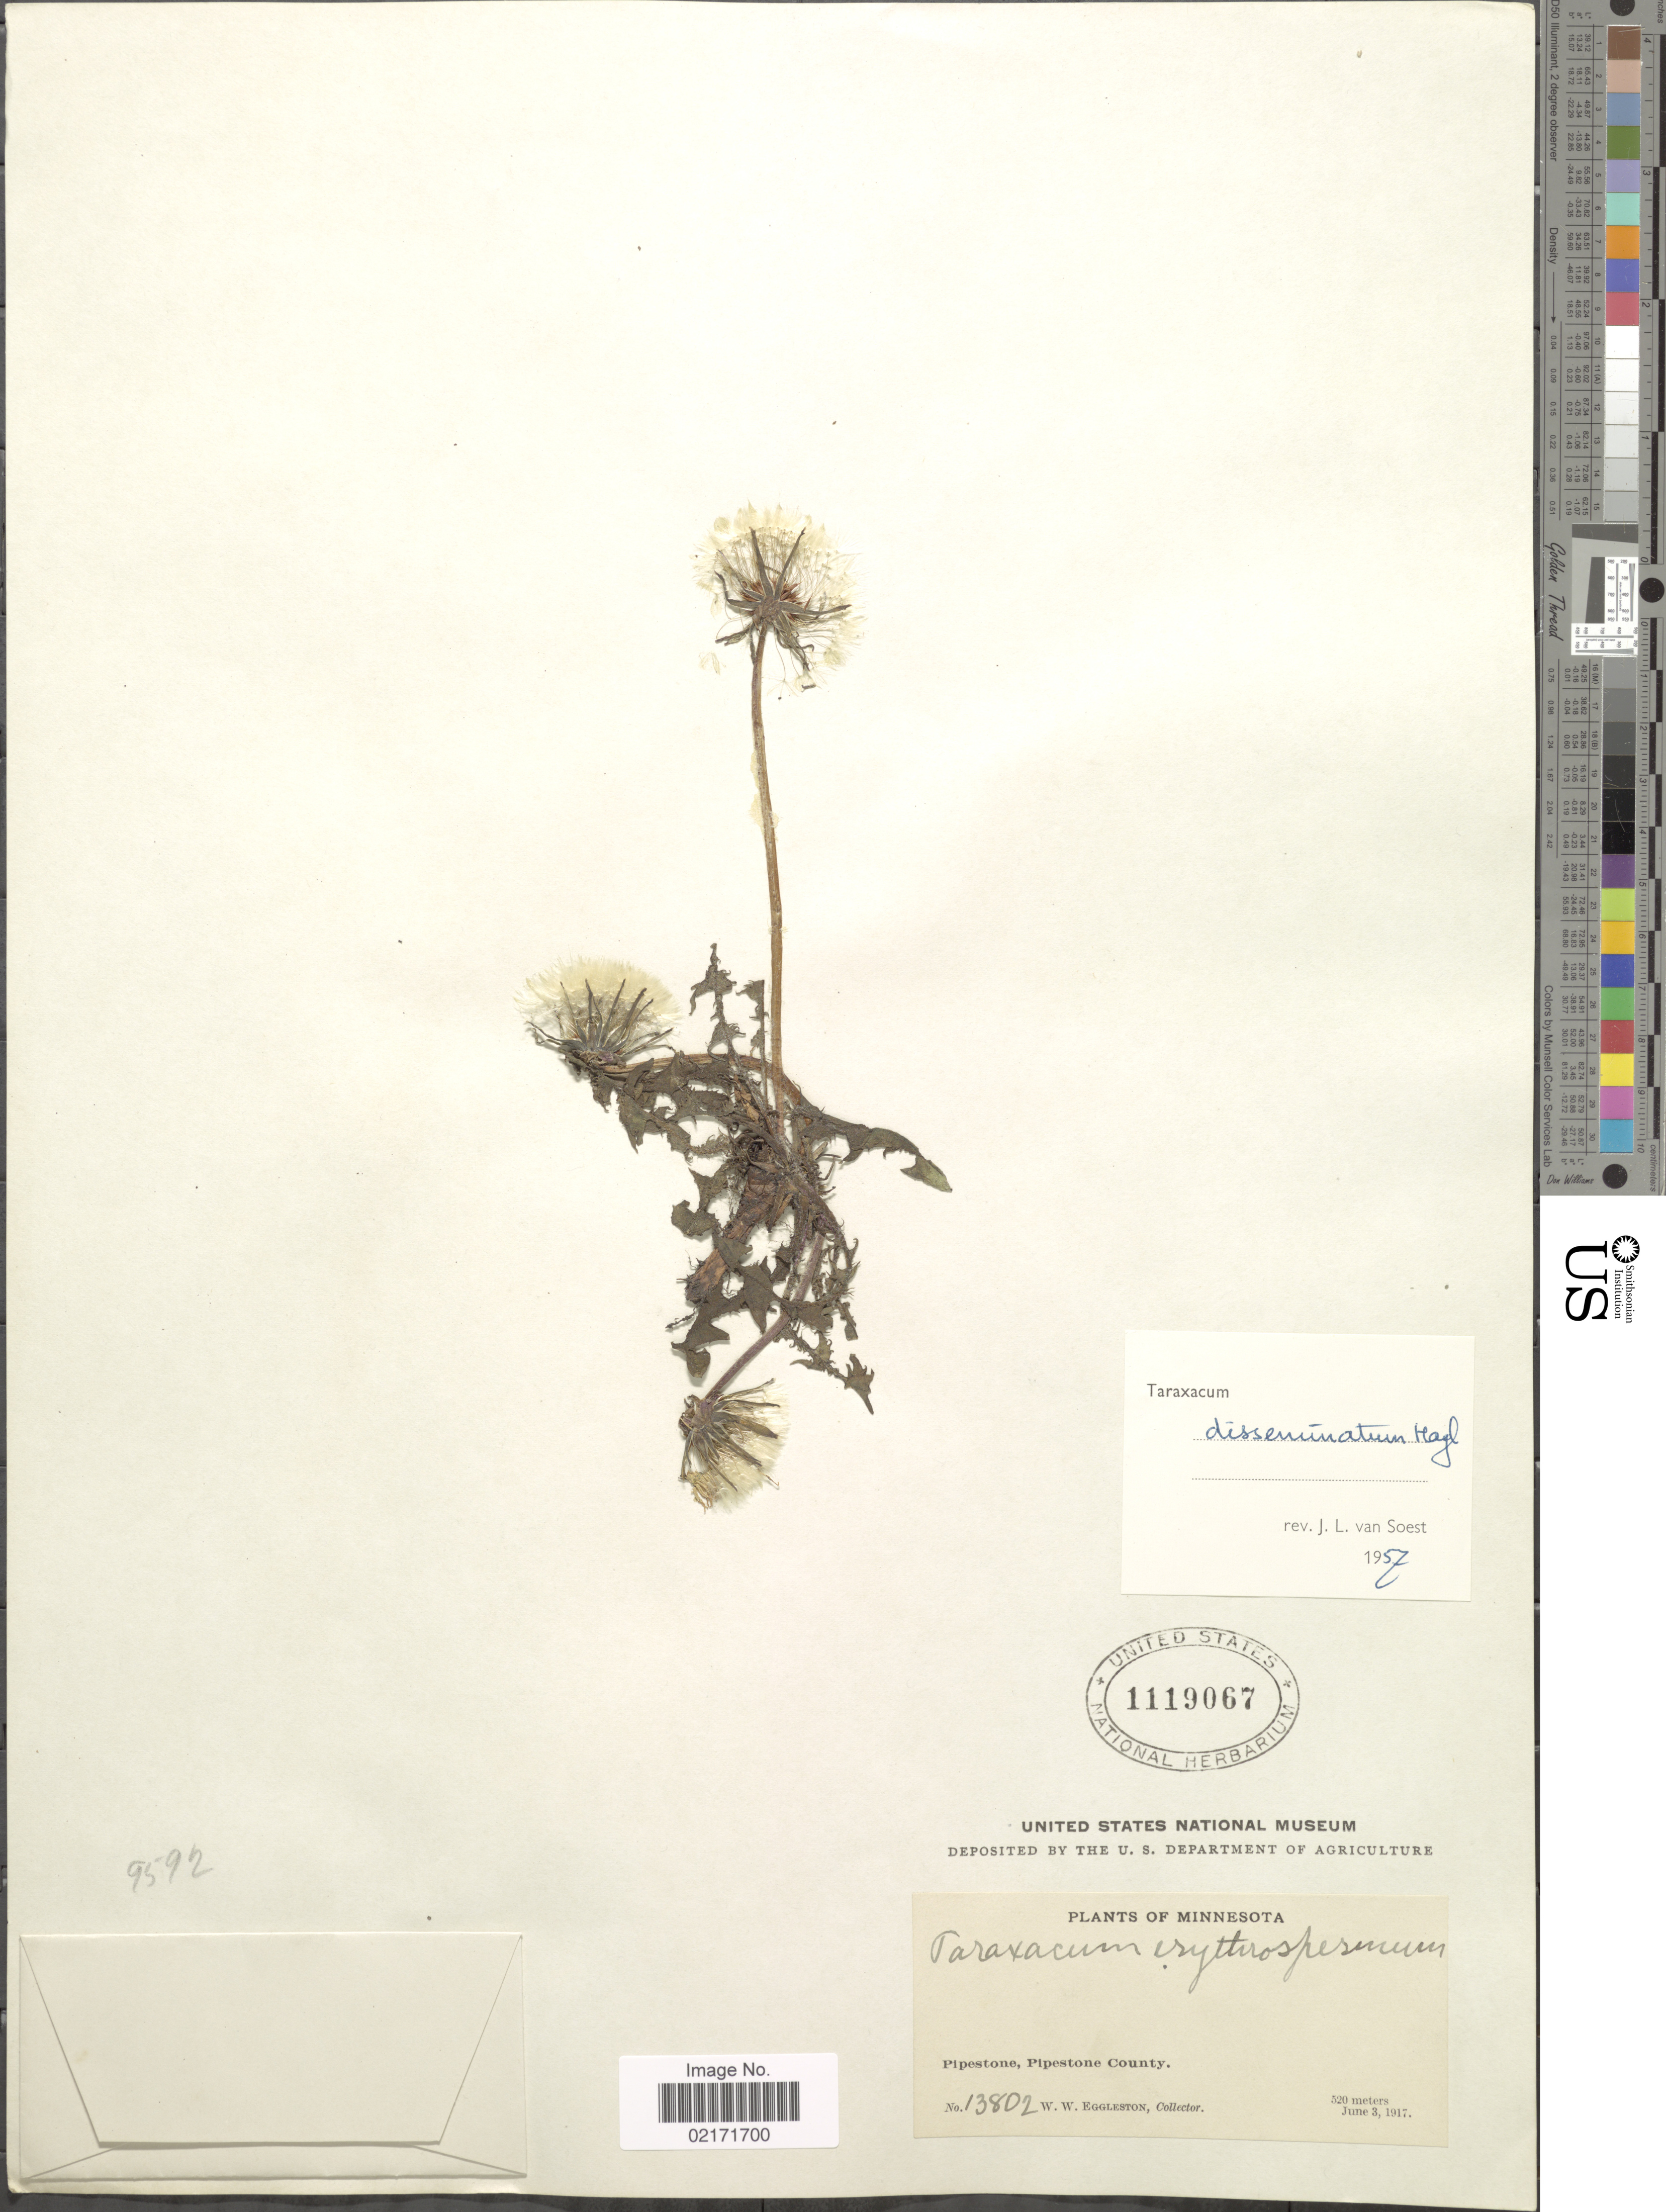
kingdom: Plantae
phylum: Tracheophyta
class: Magnoliopsida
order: Asterales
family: Asteraceae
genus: Taraxacum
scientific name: Taraxacum disseminatum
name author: G.E. Haglund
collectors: W. W. Eggleston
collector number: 13802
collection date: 1917-06-03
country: United States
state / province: Minnesota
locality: Pipestone, Pipestone County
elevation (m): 520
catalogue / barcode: US 1119067